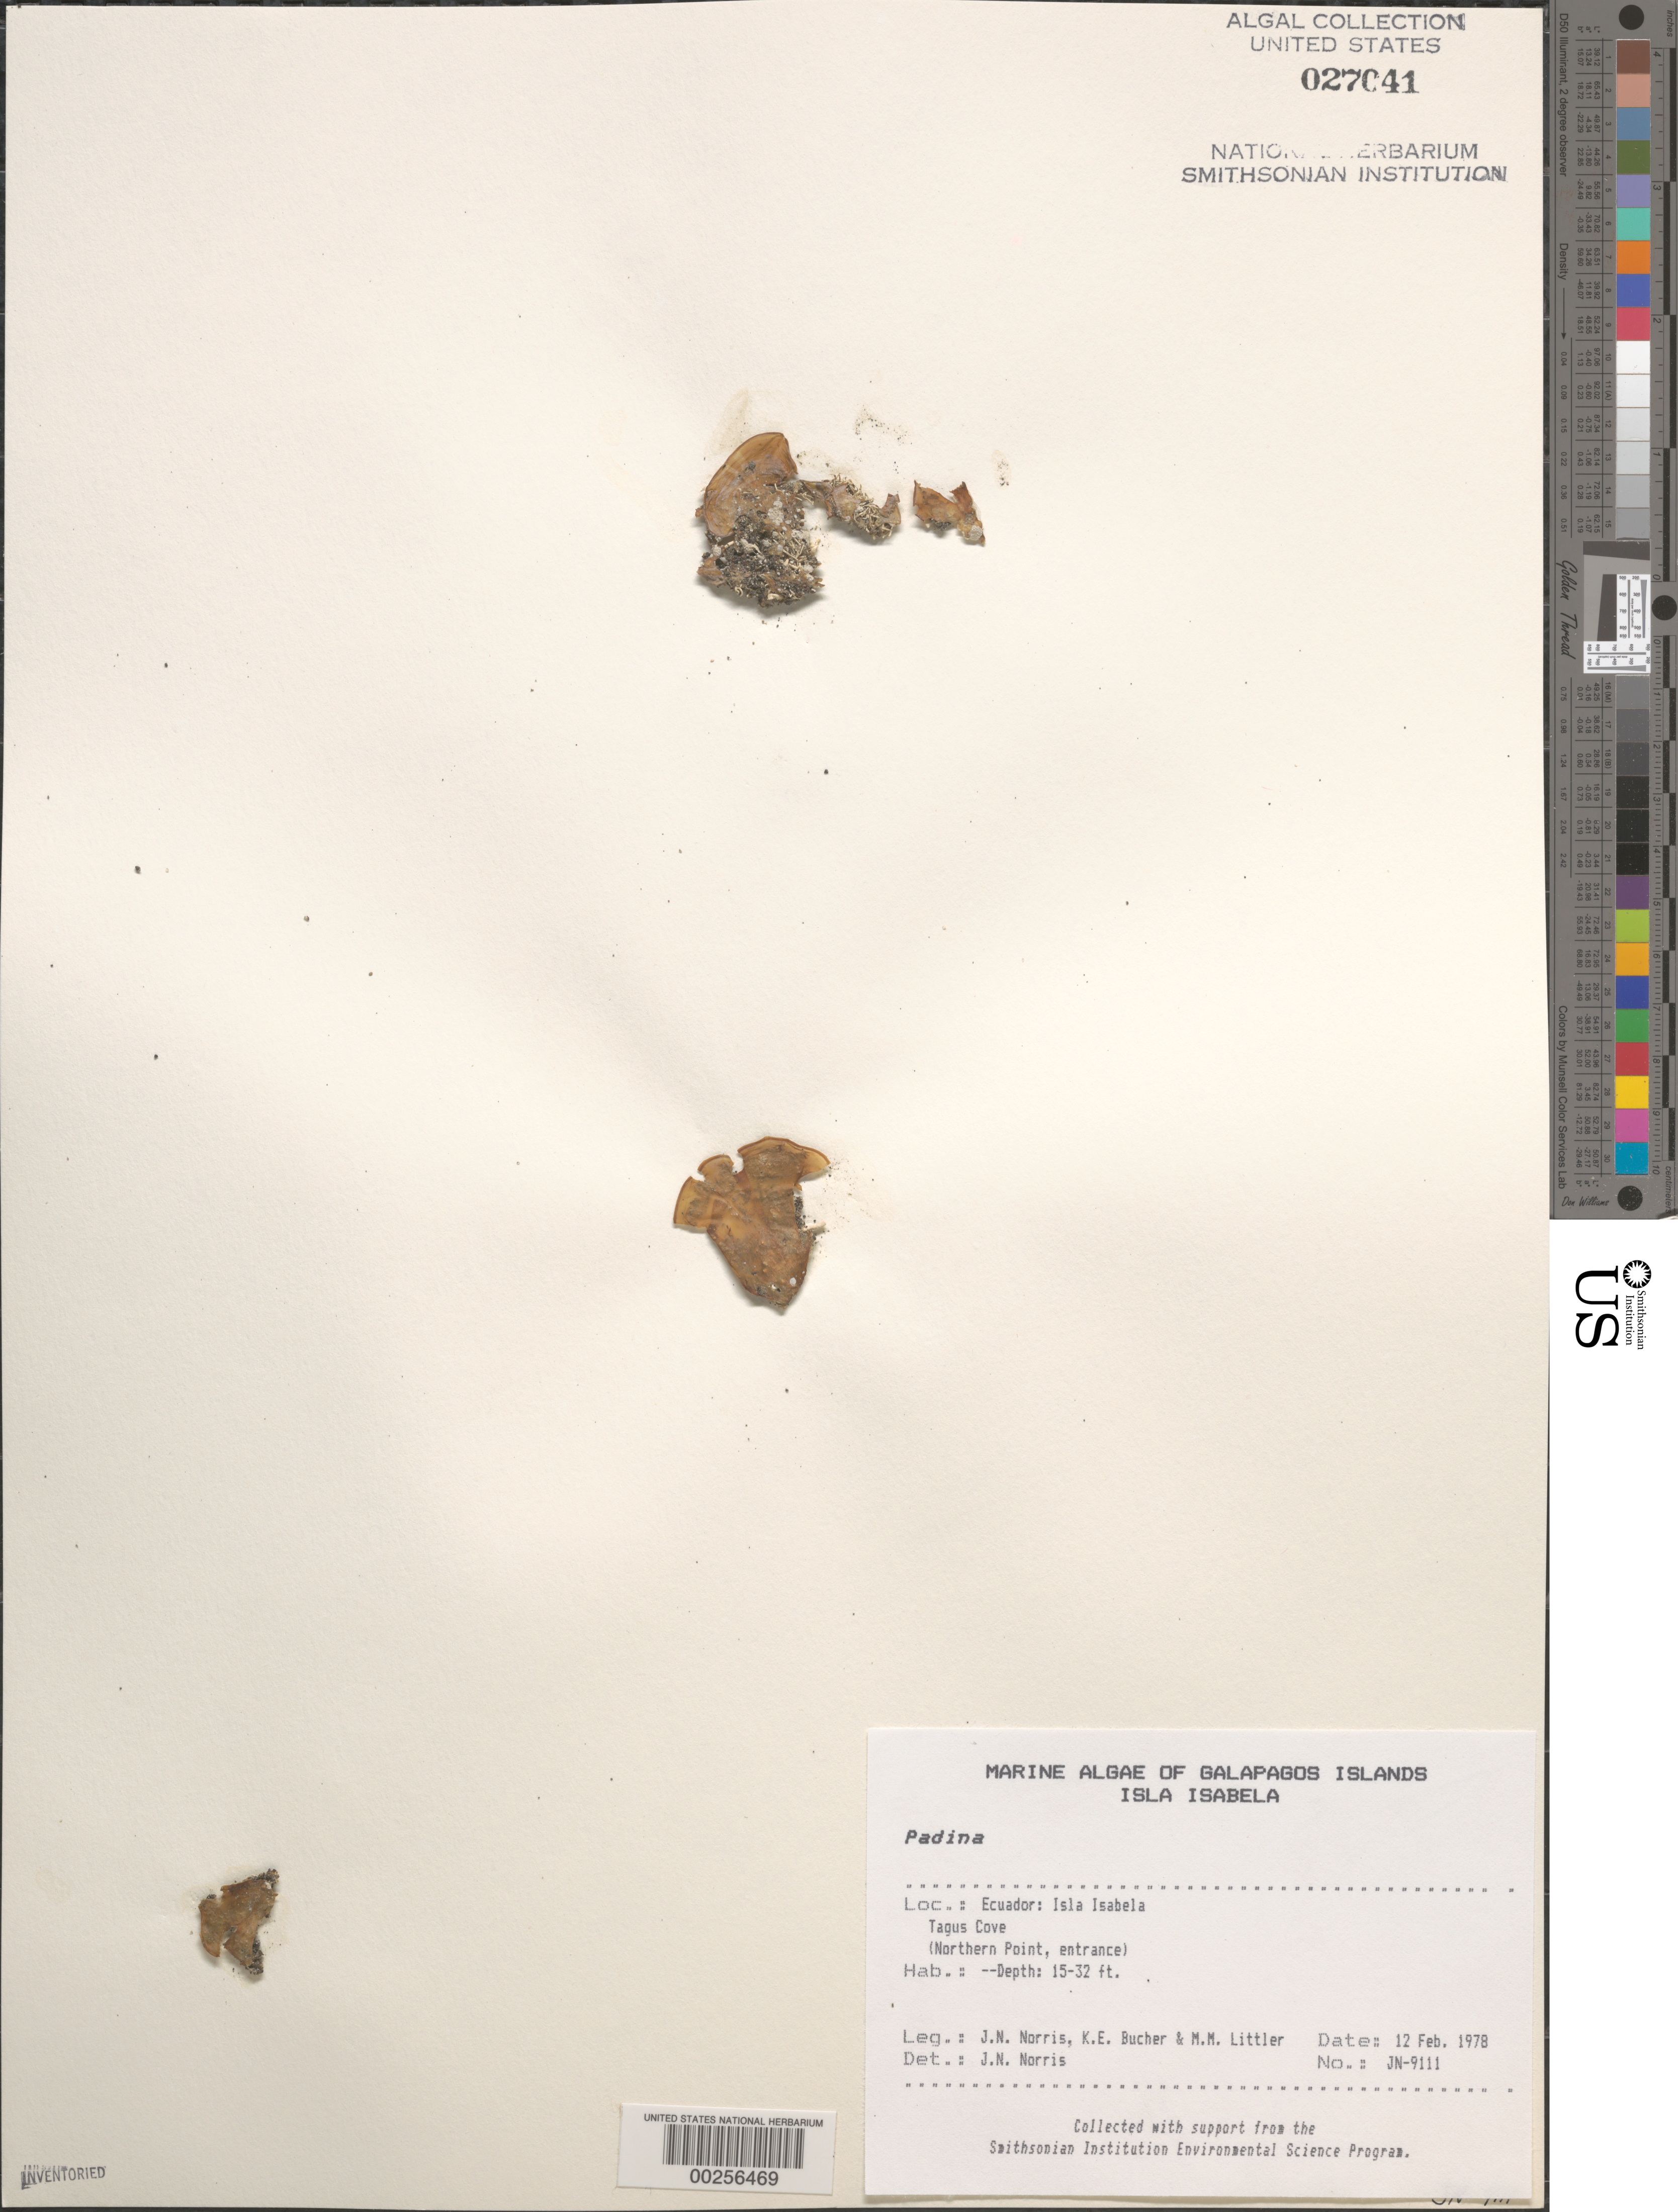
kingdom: Chromista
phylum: Ochrophyta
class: Phaeophyceae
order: Dictyotales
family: Dictyotaceae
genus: Padina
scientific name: Padina sp.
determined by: Norris, James N.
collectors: J. N. Norris, K. E. Bucher & M. M. Littler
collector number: JN-9111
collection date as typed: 12 Feb 1978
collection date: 1978-02-12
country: Ecuador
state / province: Colón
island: Isabela [Albemarle]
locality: Tagus Cove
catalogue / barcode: US 27041